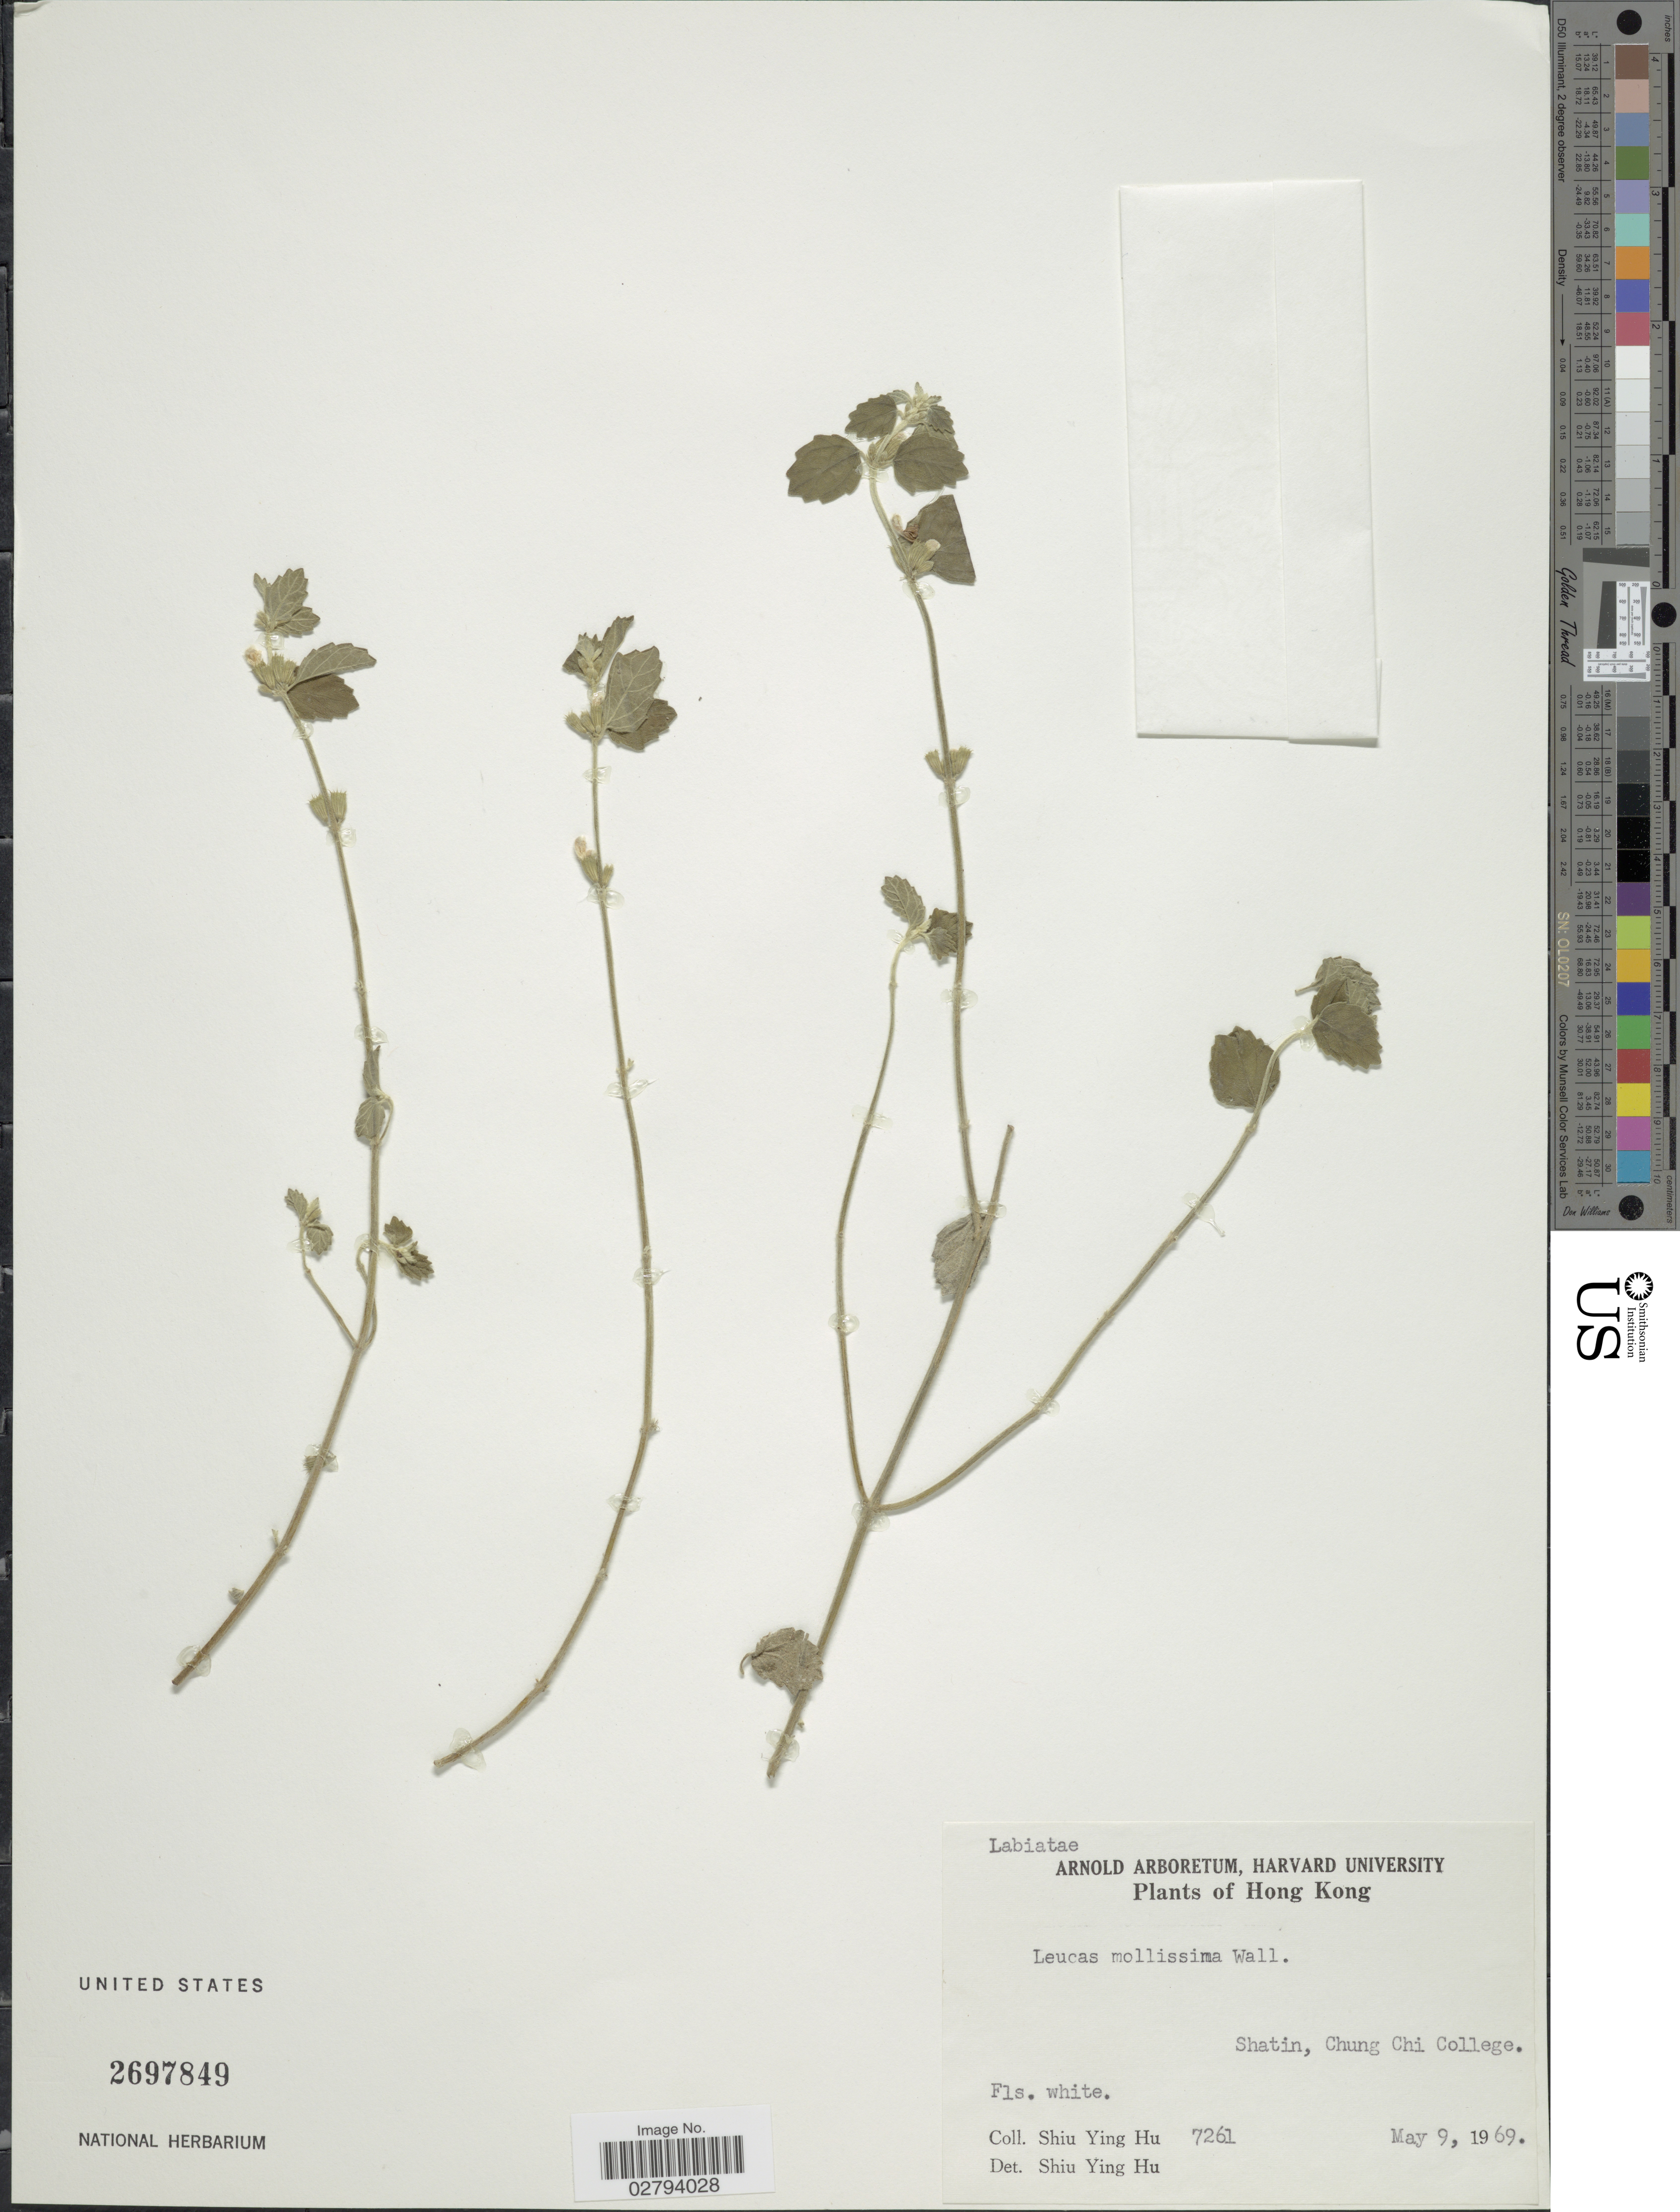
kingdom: Plantae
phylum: Tracheophyta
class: Magnoliopsida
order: Lamiales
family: Lamiaceae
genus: Leucas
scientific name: Leucas mollissima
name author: Gürke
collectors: S. Y. Hu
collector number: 7261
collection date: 1969-05-09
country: China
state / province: Hong Kong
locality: Shatin, Chung Chi College.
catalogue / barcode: US 2697849